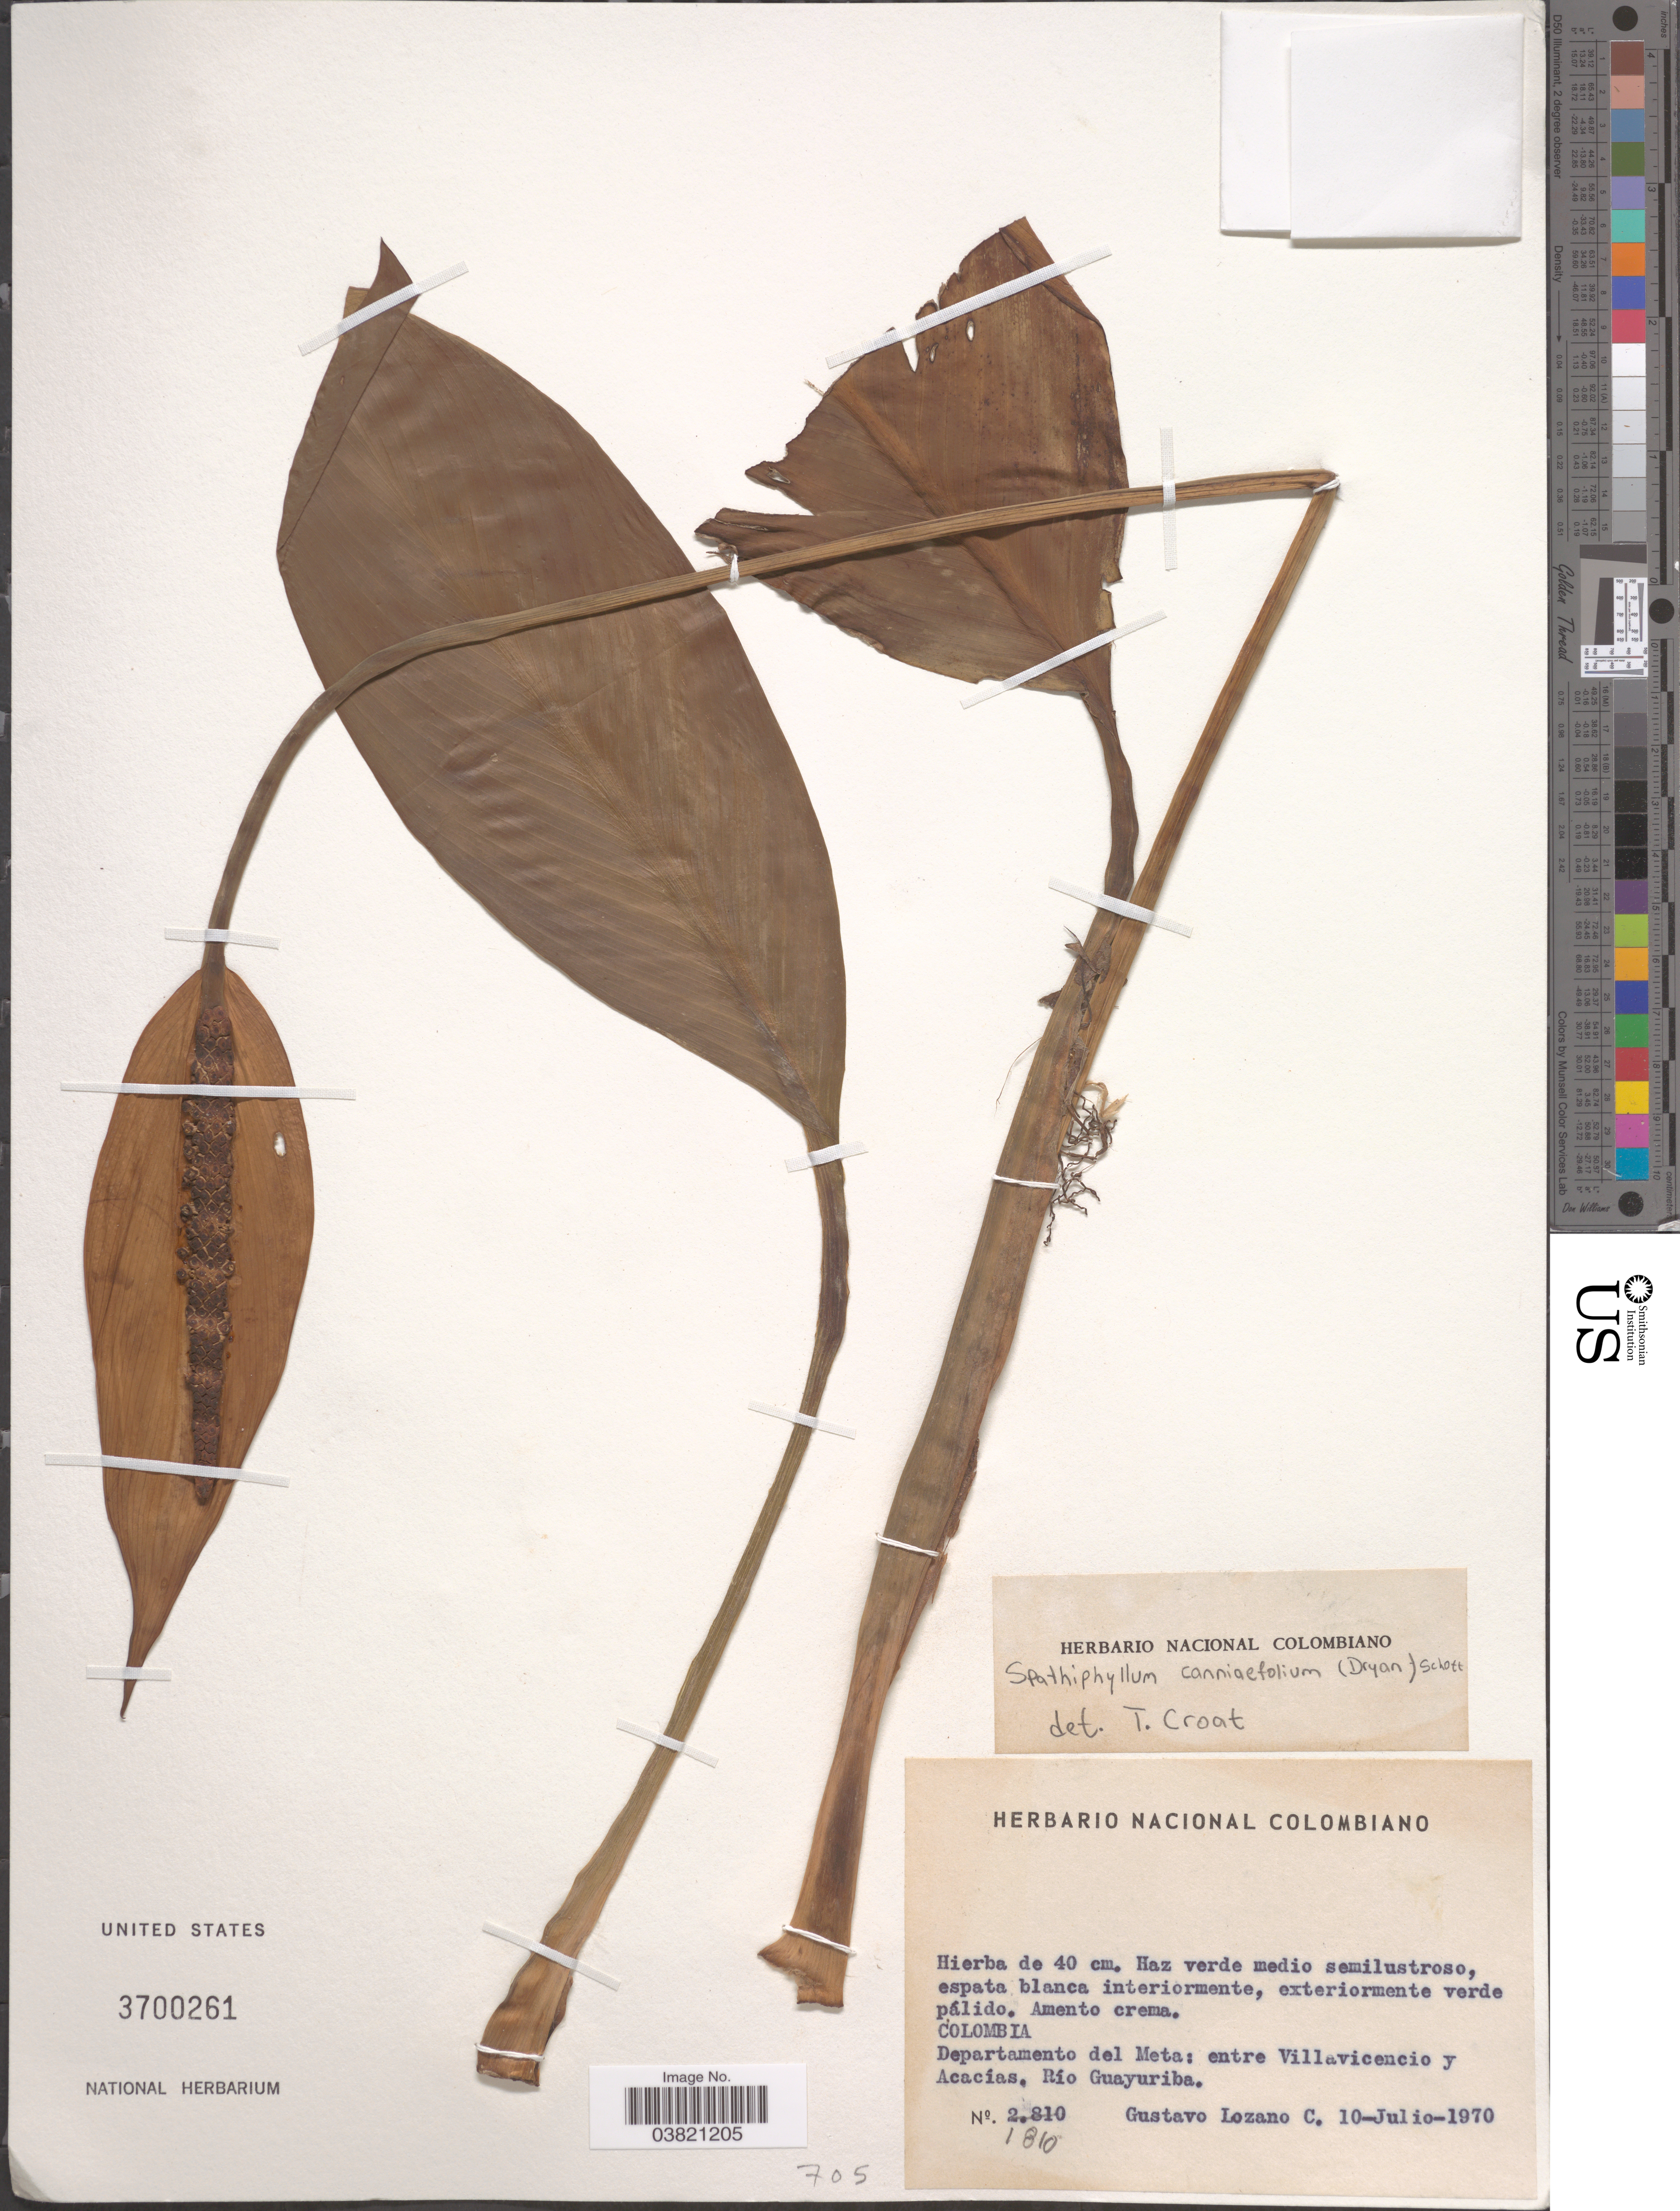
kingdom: Plantae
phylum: Tracheophyta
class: Liliopsida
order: Alismatales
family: Araceae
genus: Spathiphyllum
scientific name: Spathiphyllum cannifolium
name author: (Dryand. ex Sims) Schott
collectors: G. Lozano-Contreras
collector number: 1810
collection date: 1970-07-10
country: Colombia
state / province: Meta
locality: Departamento del Meta: entre Villavicencio y Acacías, Río Guayuriba.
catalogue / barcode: US 3700261